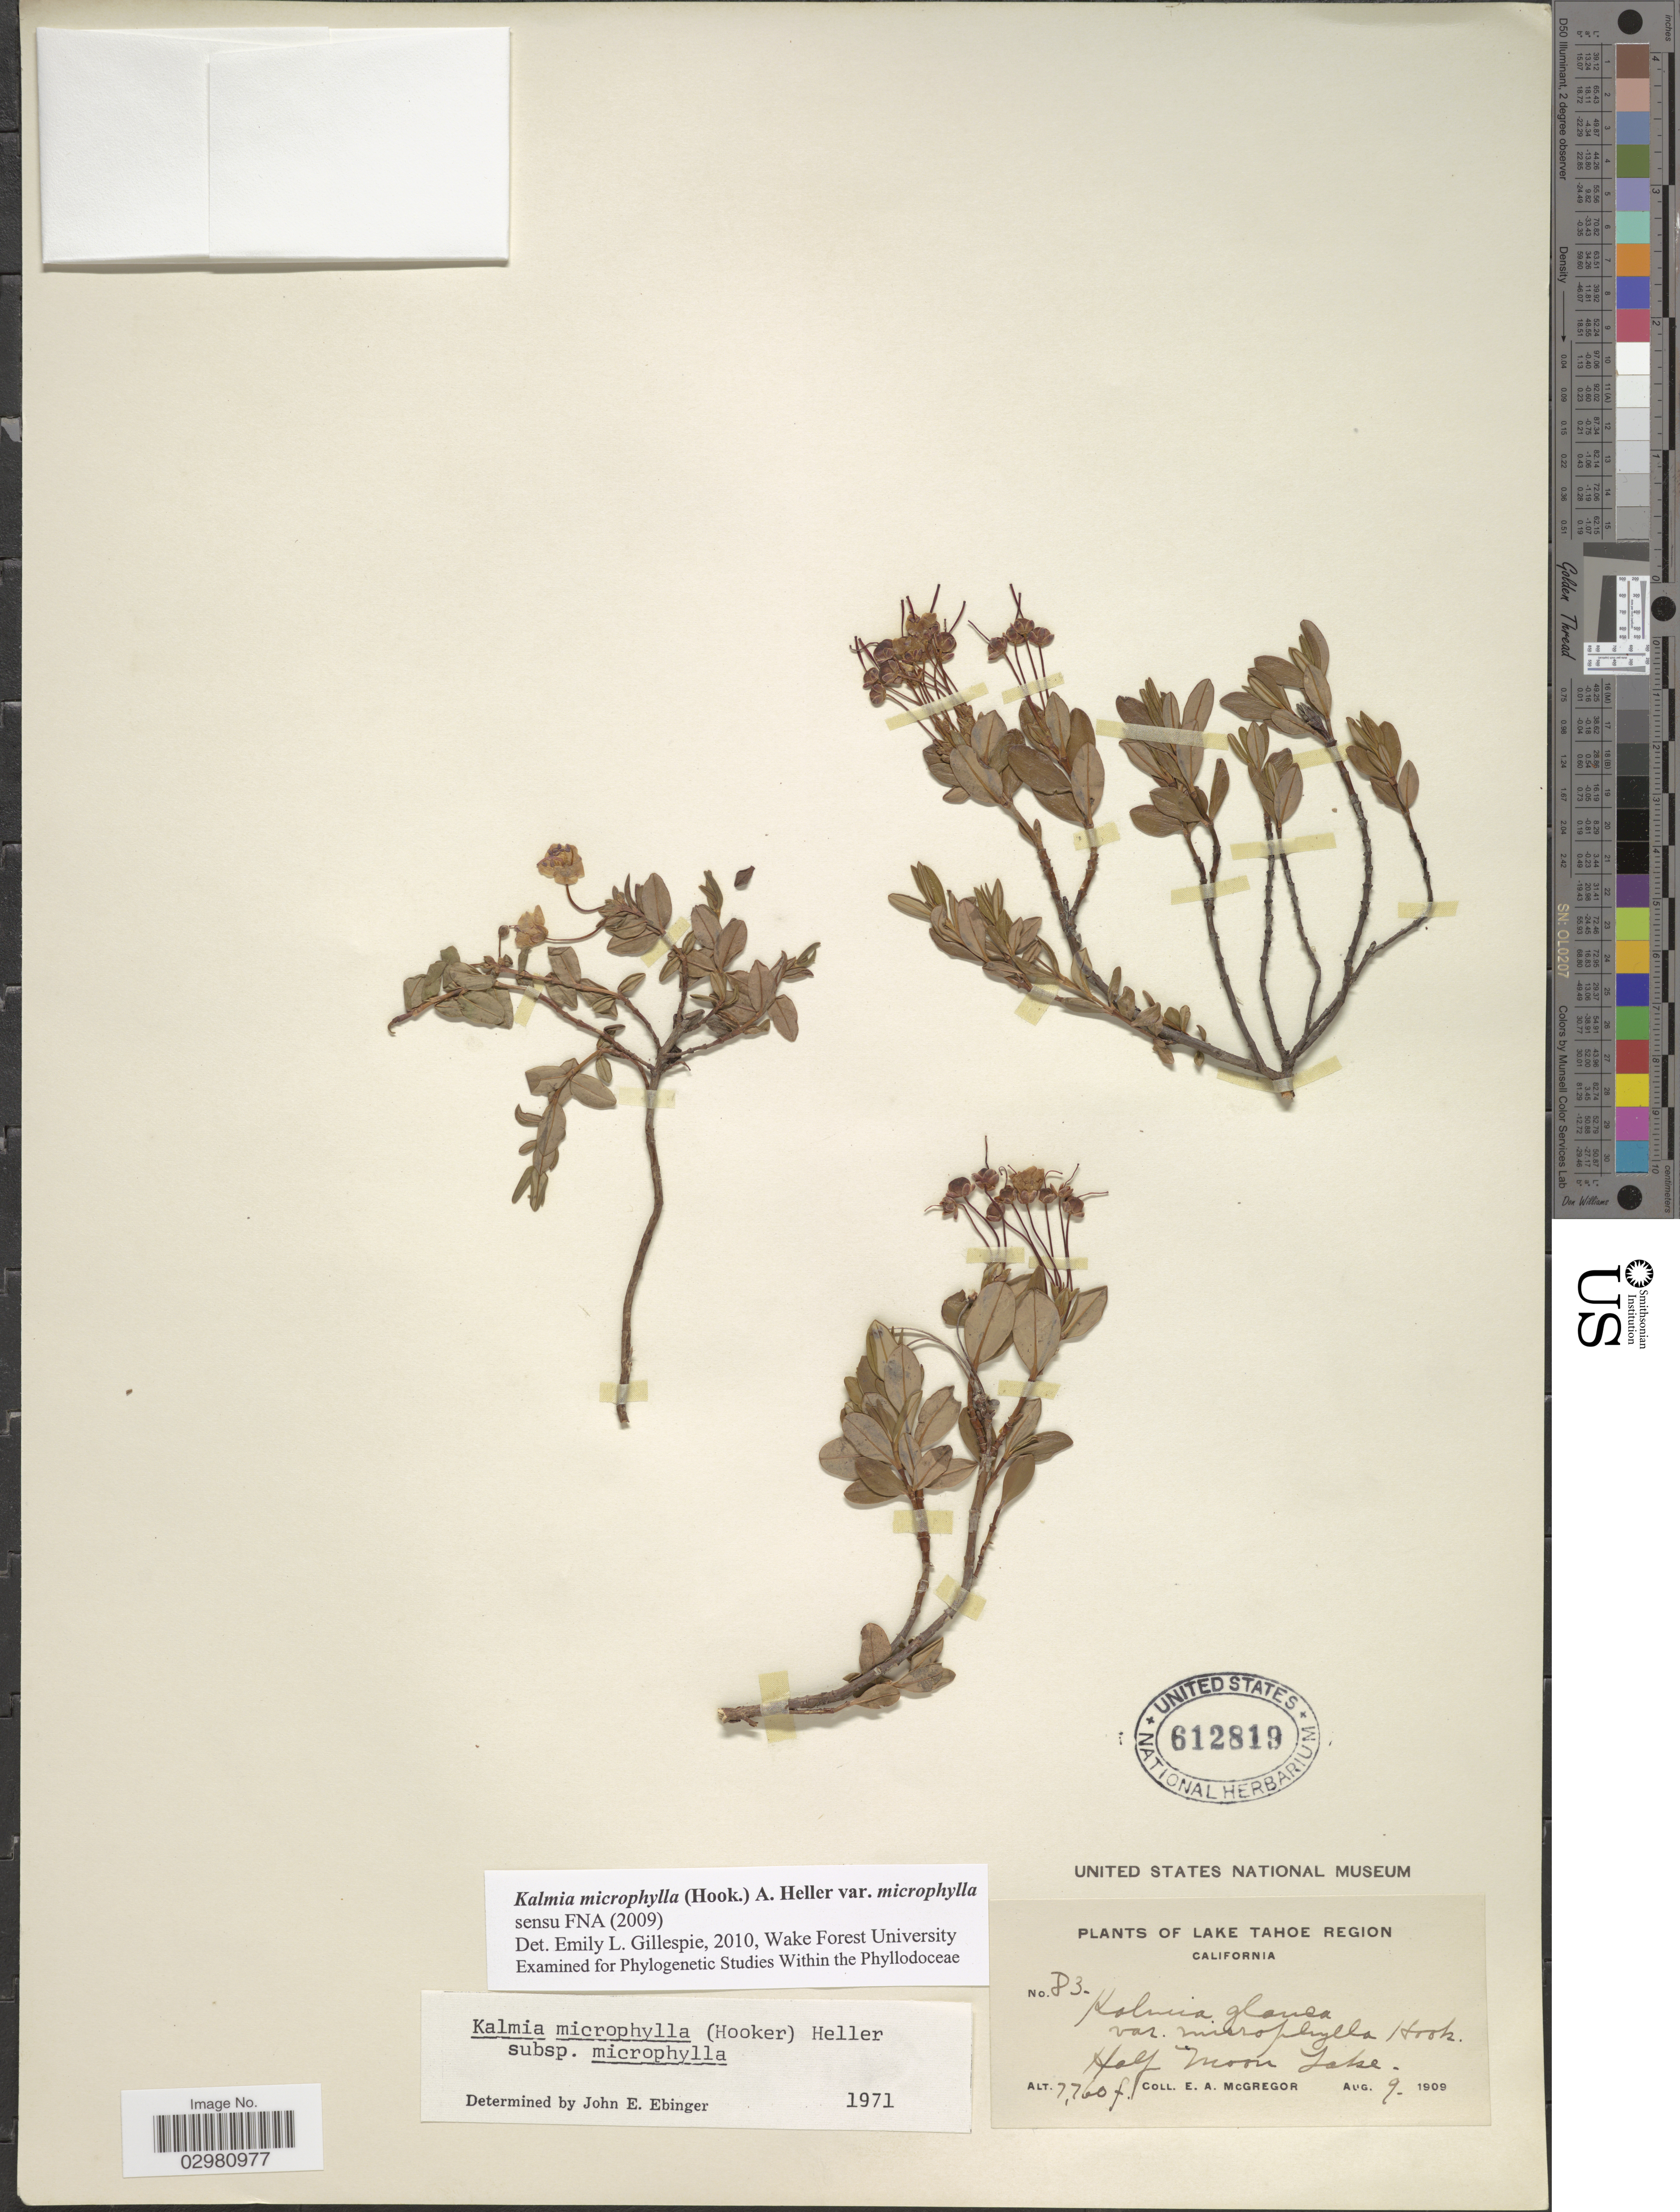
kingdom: Plantae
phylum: Tracheophyta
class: Magnoliopsida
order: Ericales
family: Ericaceae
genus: Kalmia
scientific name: Kalmia microphylla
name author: (Hook.) A. Heller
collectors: E. A. McGregor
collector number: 83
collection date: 1909-08-09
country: United States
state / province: California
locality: Lake Tahoe Region. Half Moon Lake.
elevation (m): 2365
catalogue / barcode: US 612819